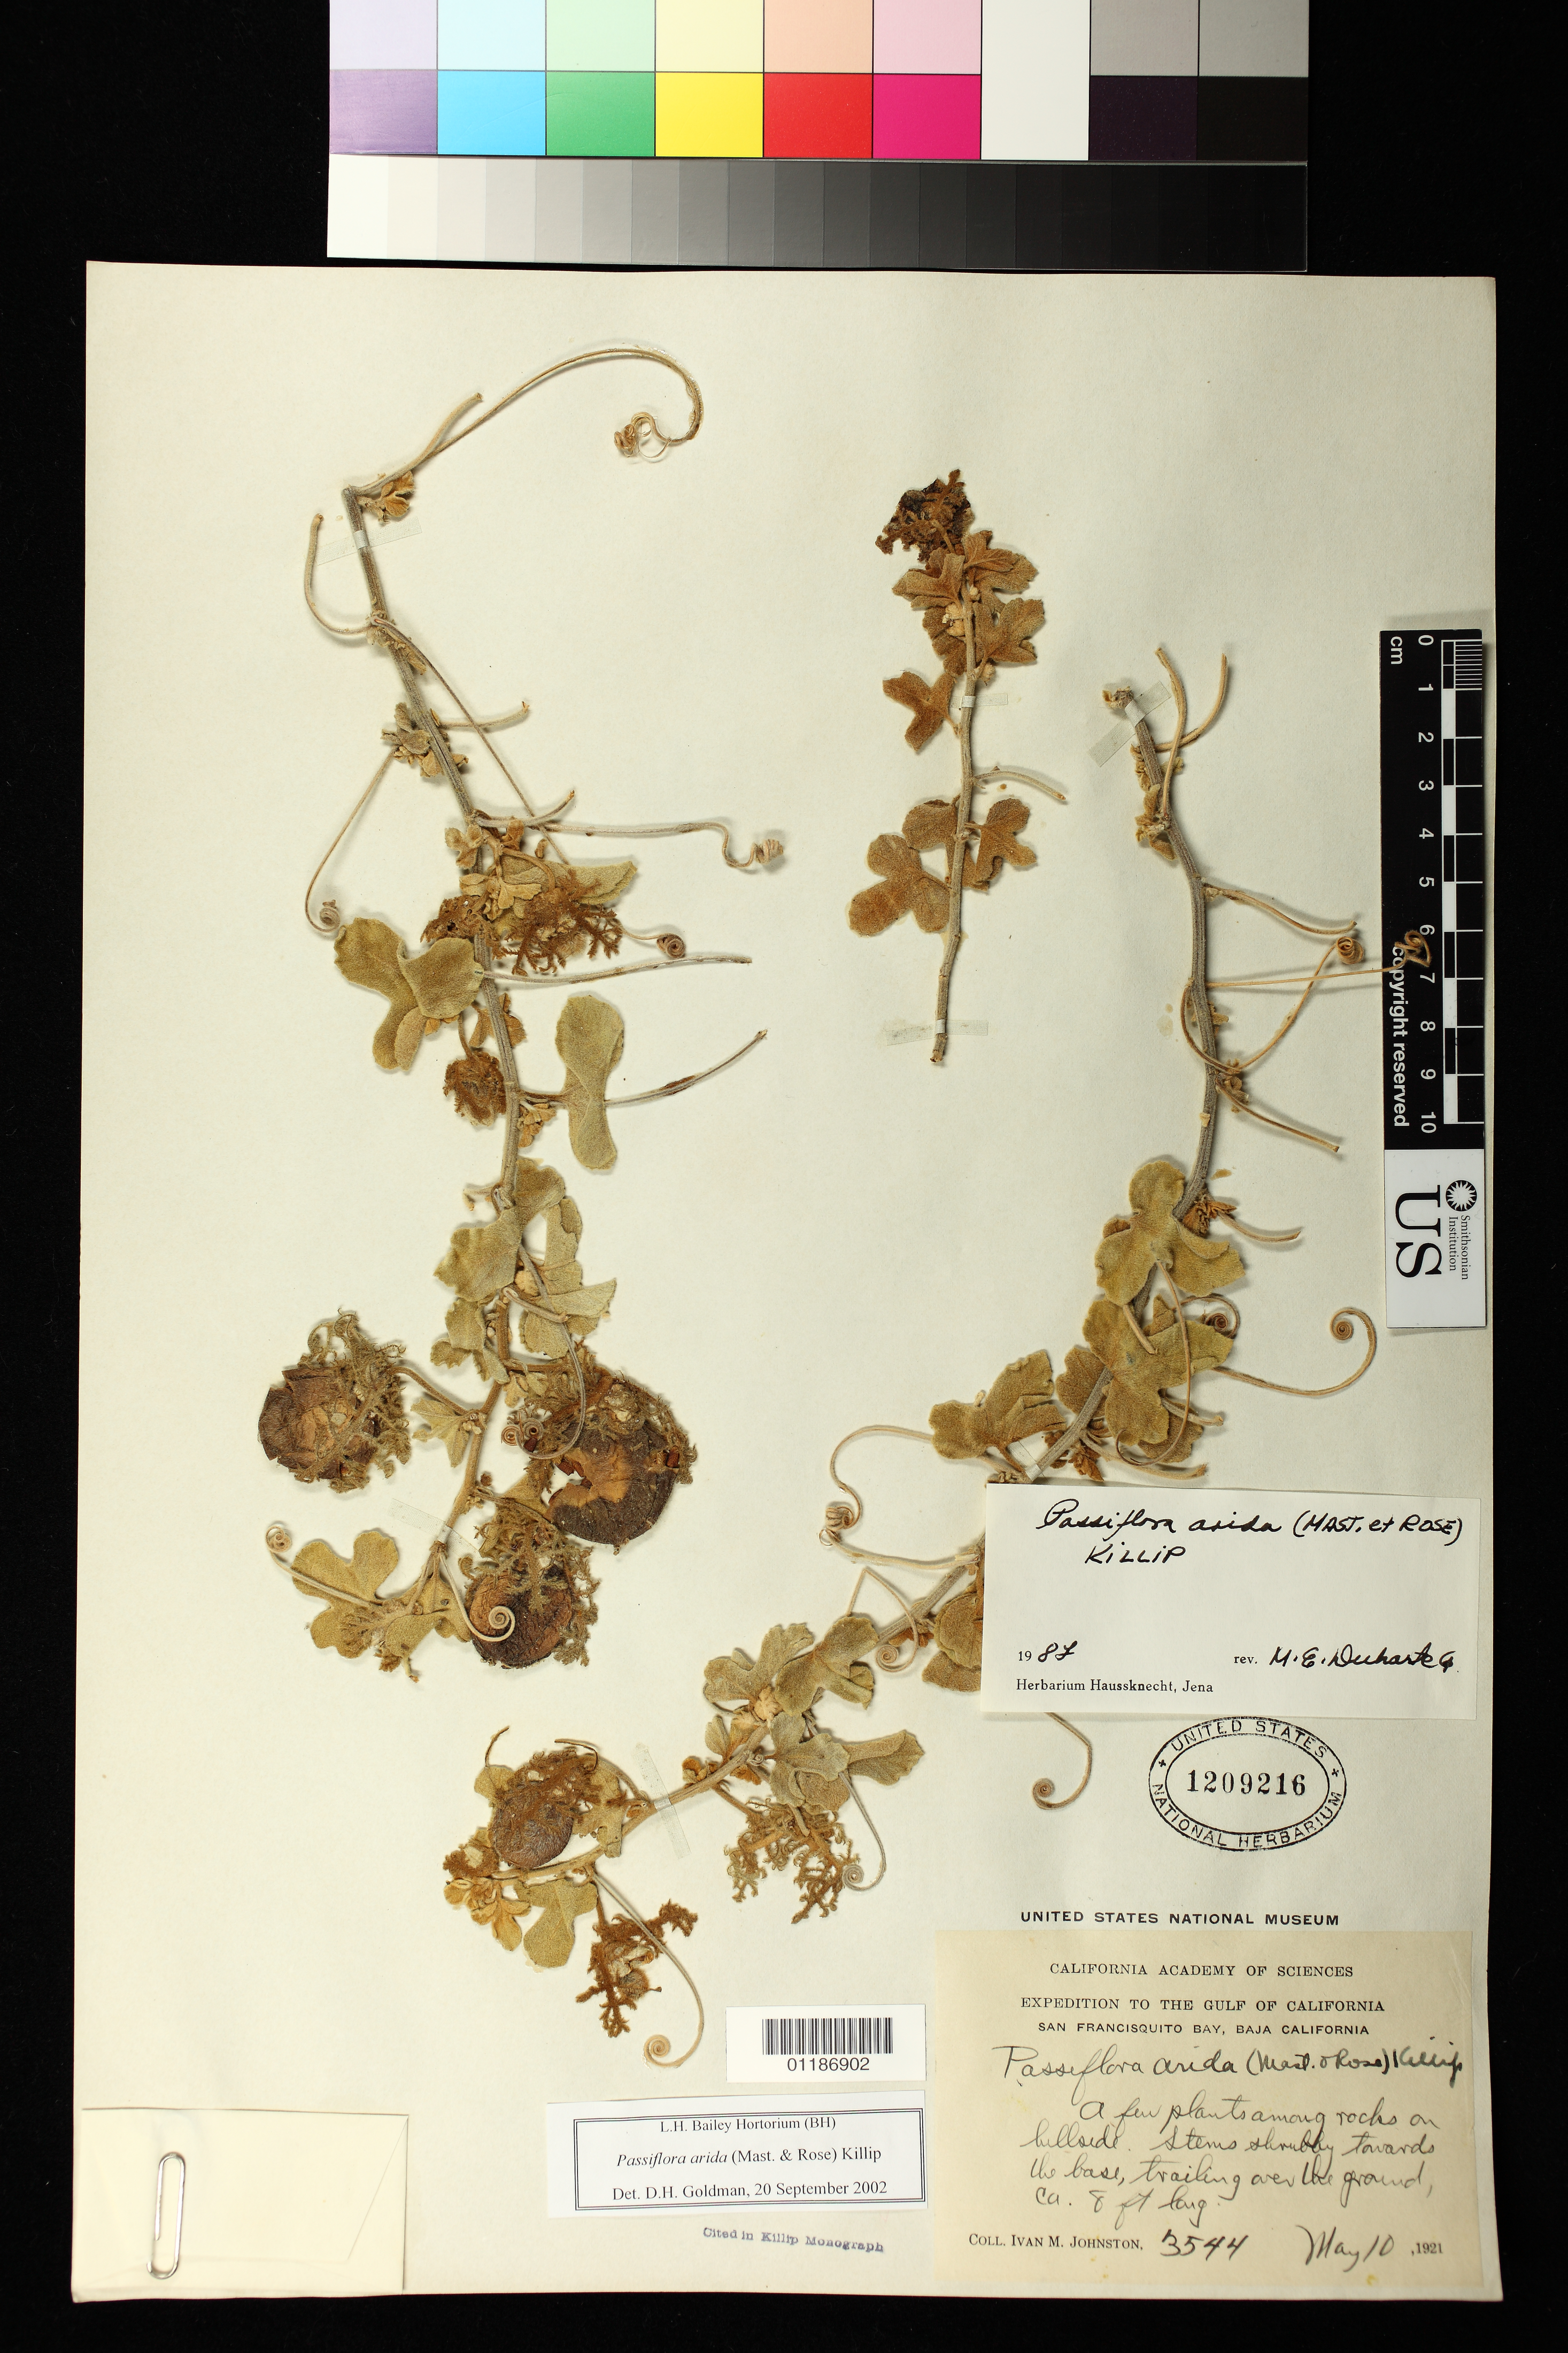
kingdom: Plantae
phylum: Tracheophyta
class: Magnoliopsida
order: Malpighiales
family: Passifloraceae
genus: Passiflora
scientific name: Passiflora arida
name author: (Mast. & Rose) Killip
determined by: Svoboda, H. T.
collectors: I.M. Johnston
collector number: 3544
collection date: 1921-05-10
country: Mexico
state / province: Baja California Norte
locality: Gulf of California, San Francisquito Bay.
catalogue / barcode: US 1209216